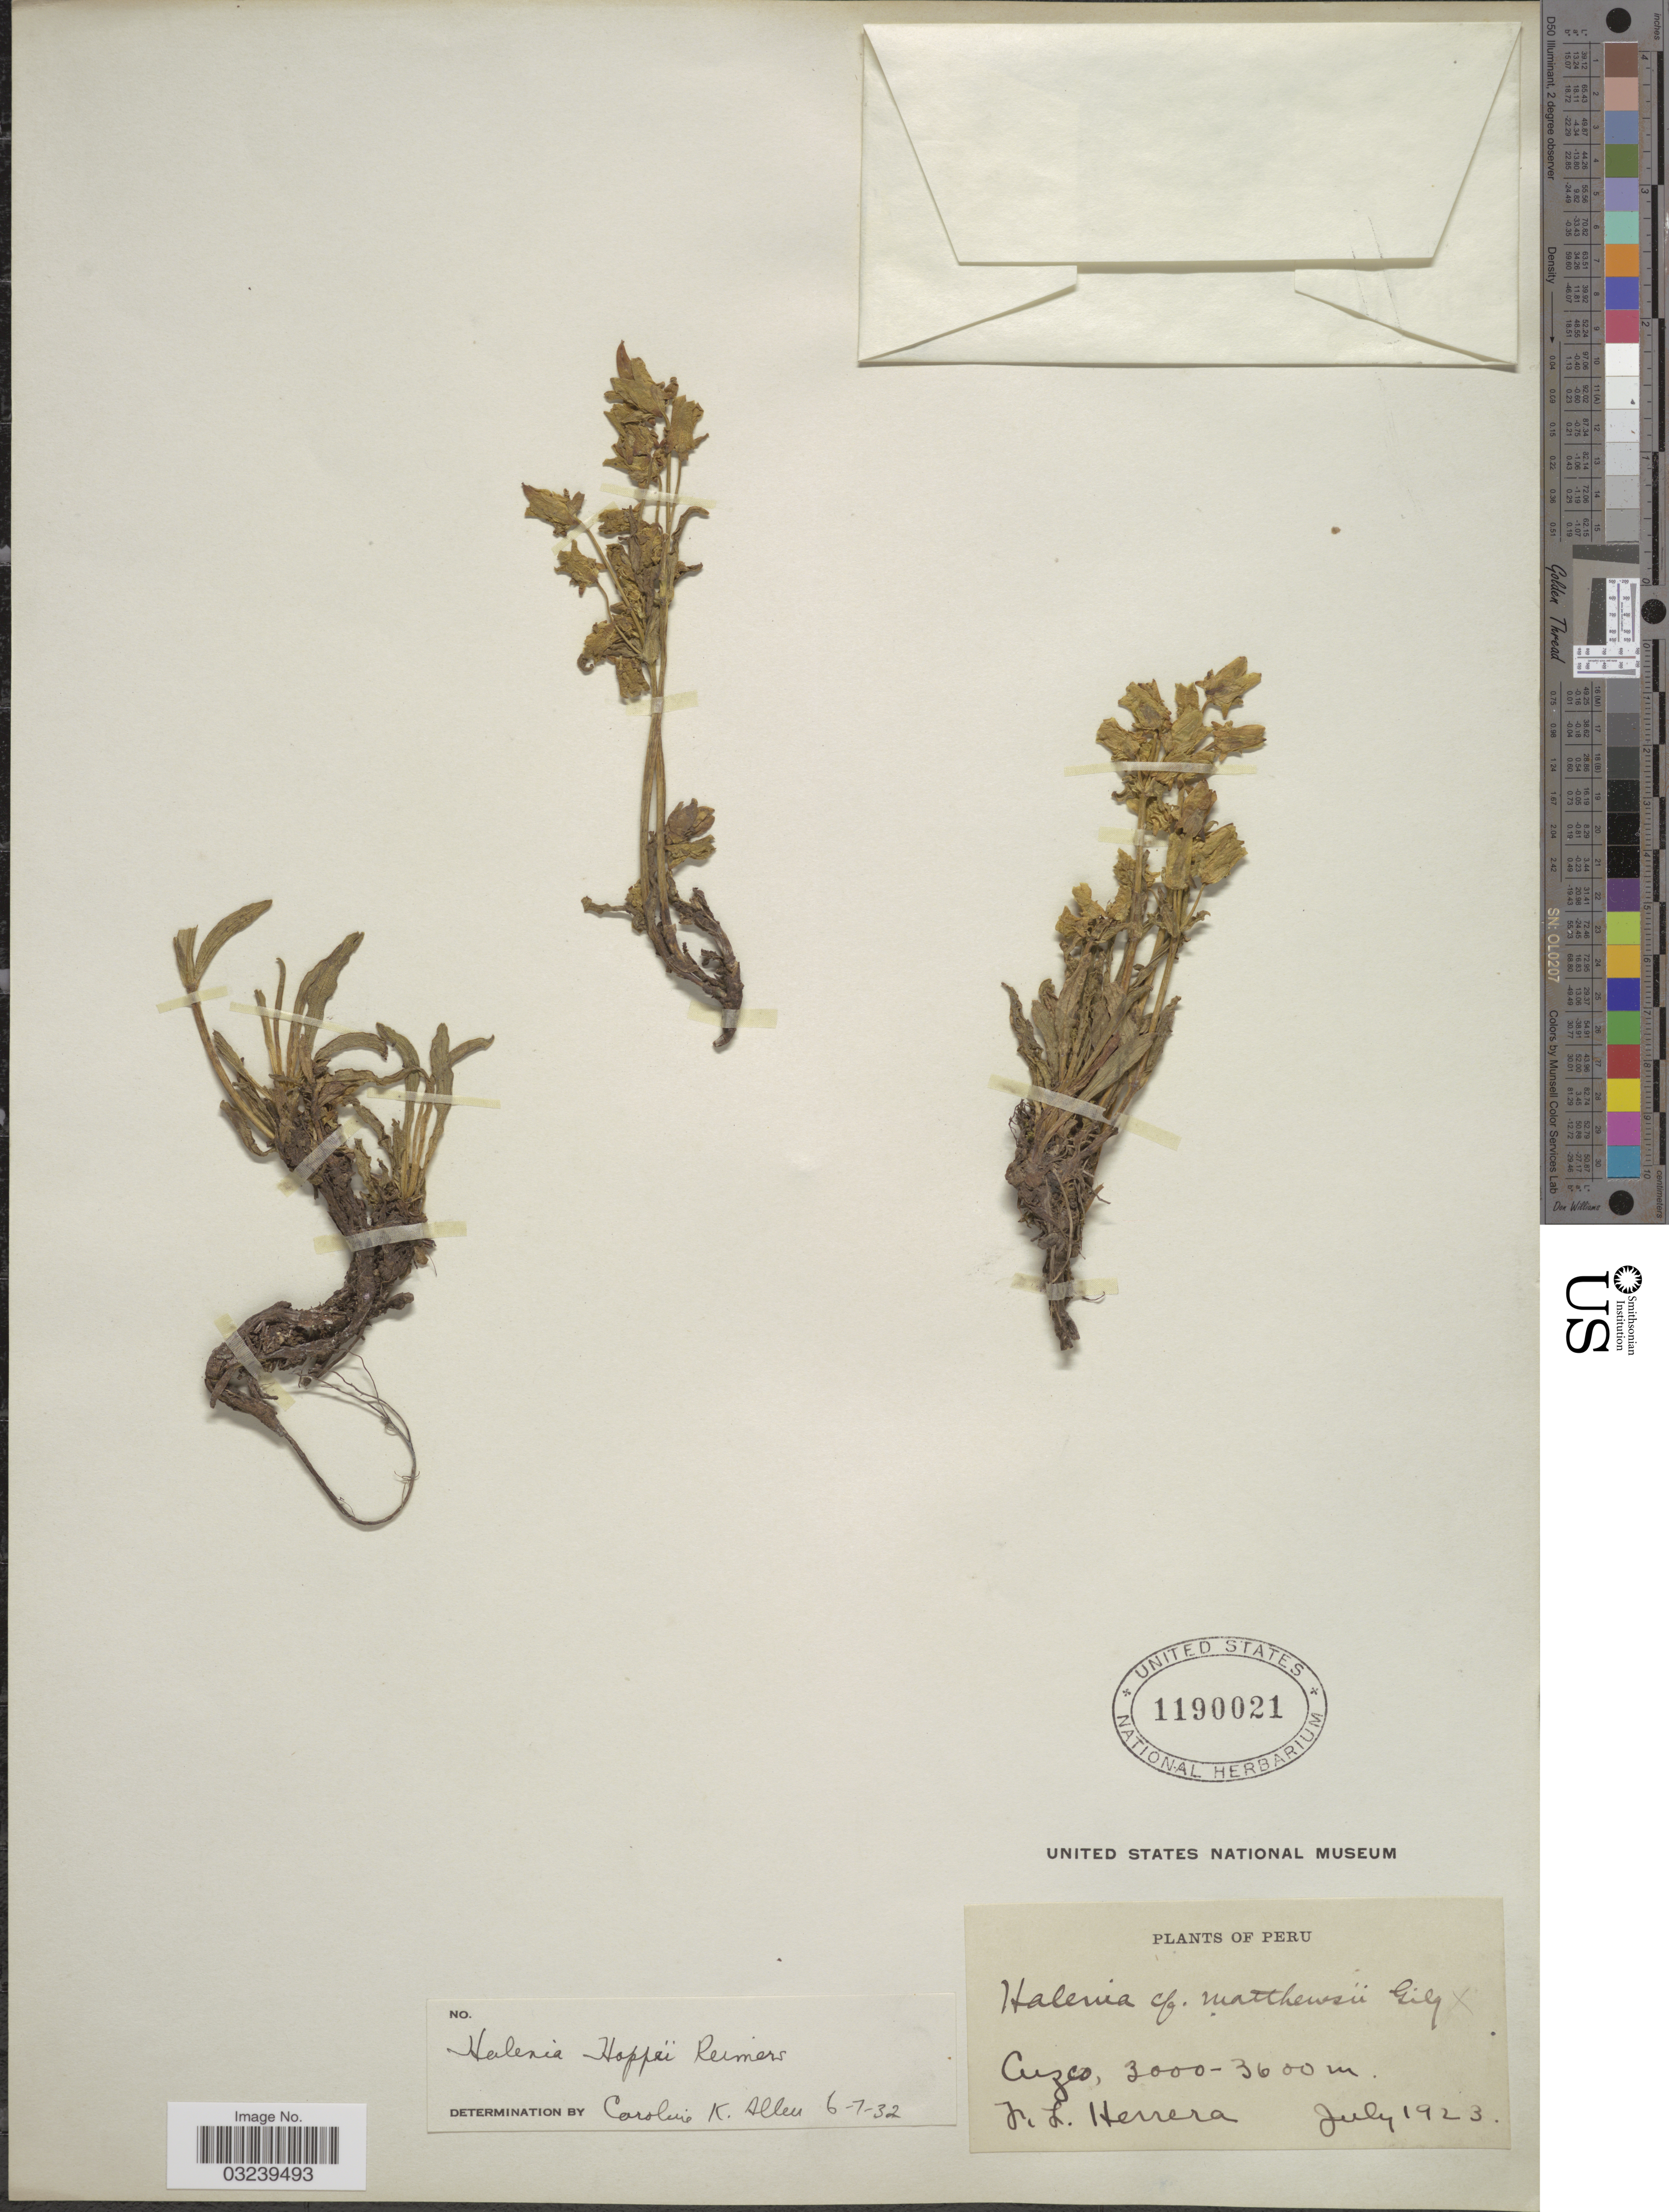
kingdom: Plantae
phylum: Tracheophyta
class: Magnoliopsida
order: Gentianales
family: Gentianaceae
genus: Halenia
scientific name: Halenia hoppii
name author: Reimers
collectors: F. L. Herrera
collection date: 1923-07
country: Peru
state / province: Cusco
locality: Cuzco.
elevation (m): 3000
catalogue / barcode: US 1190021